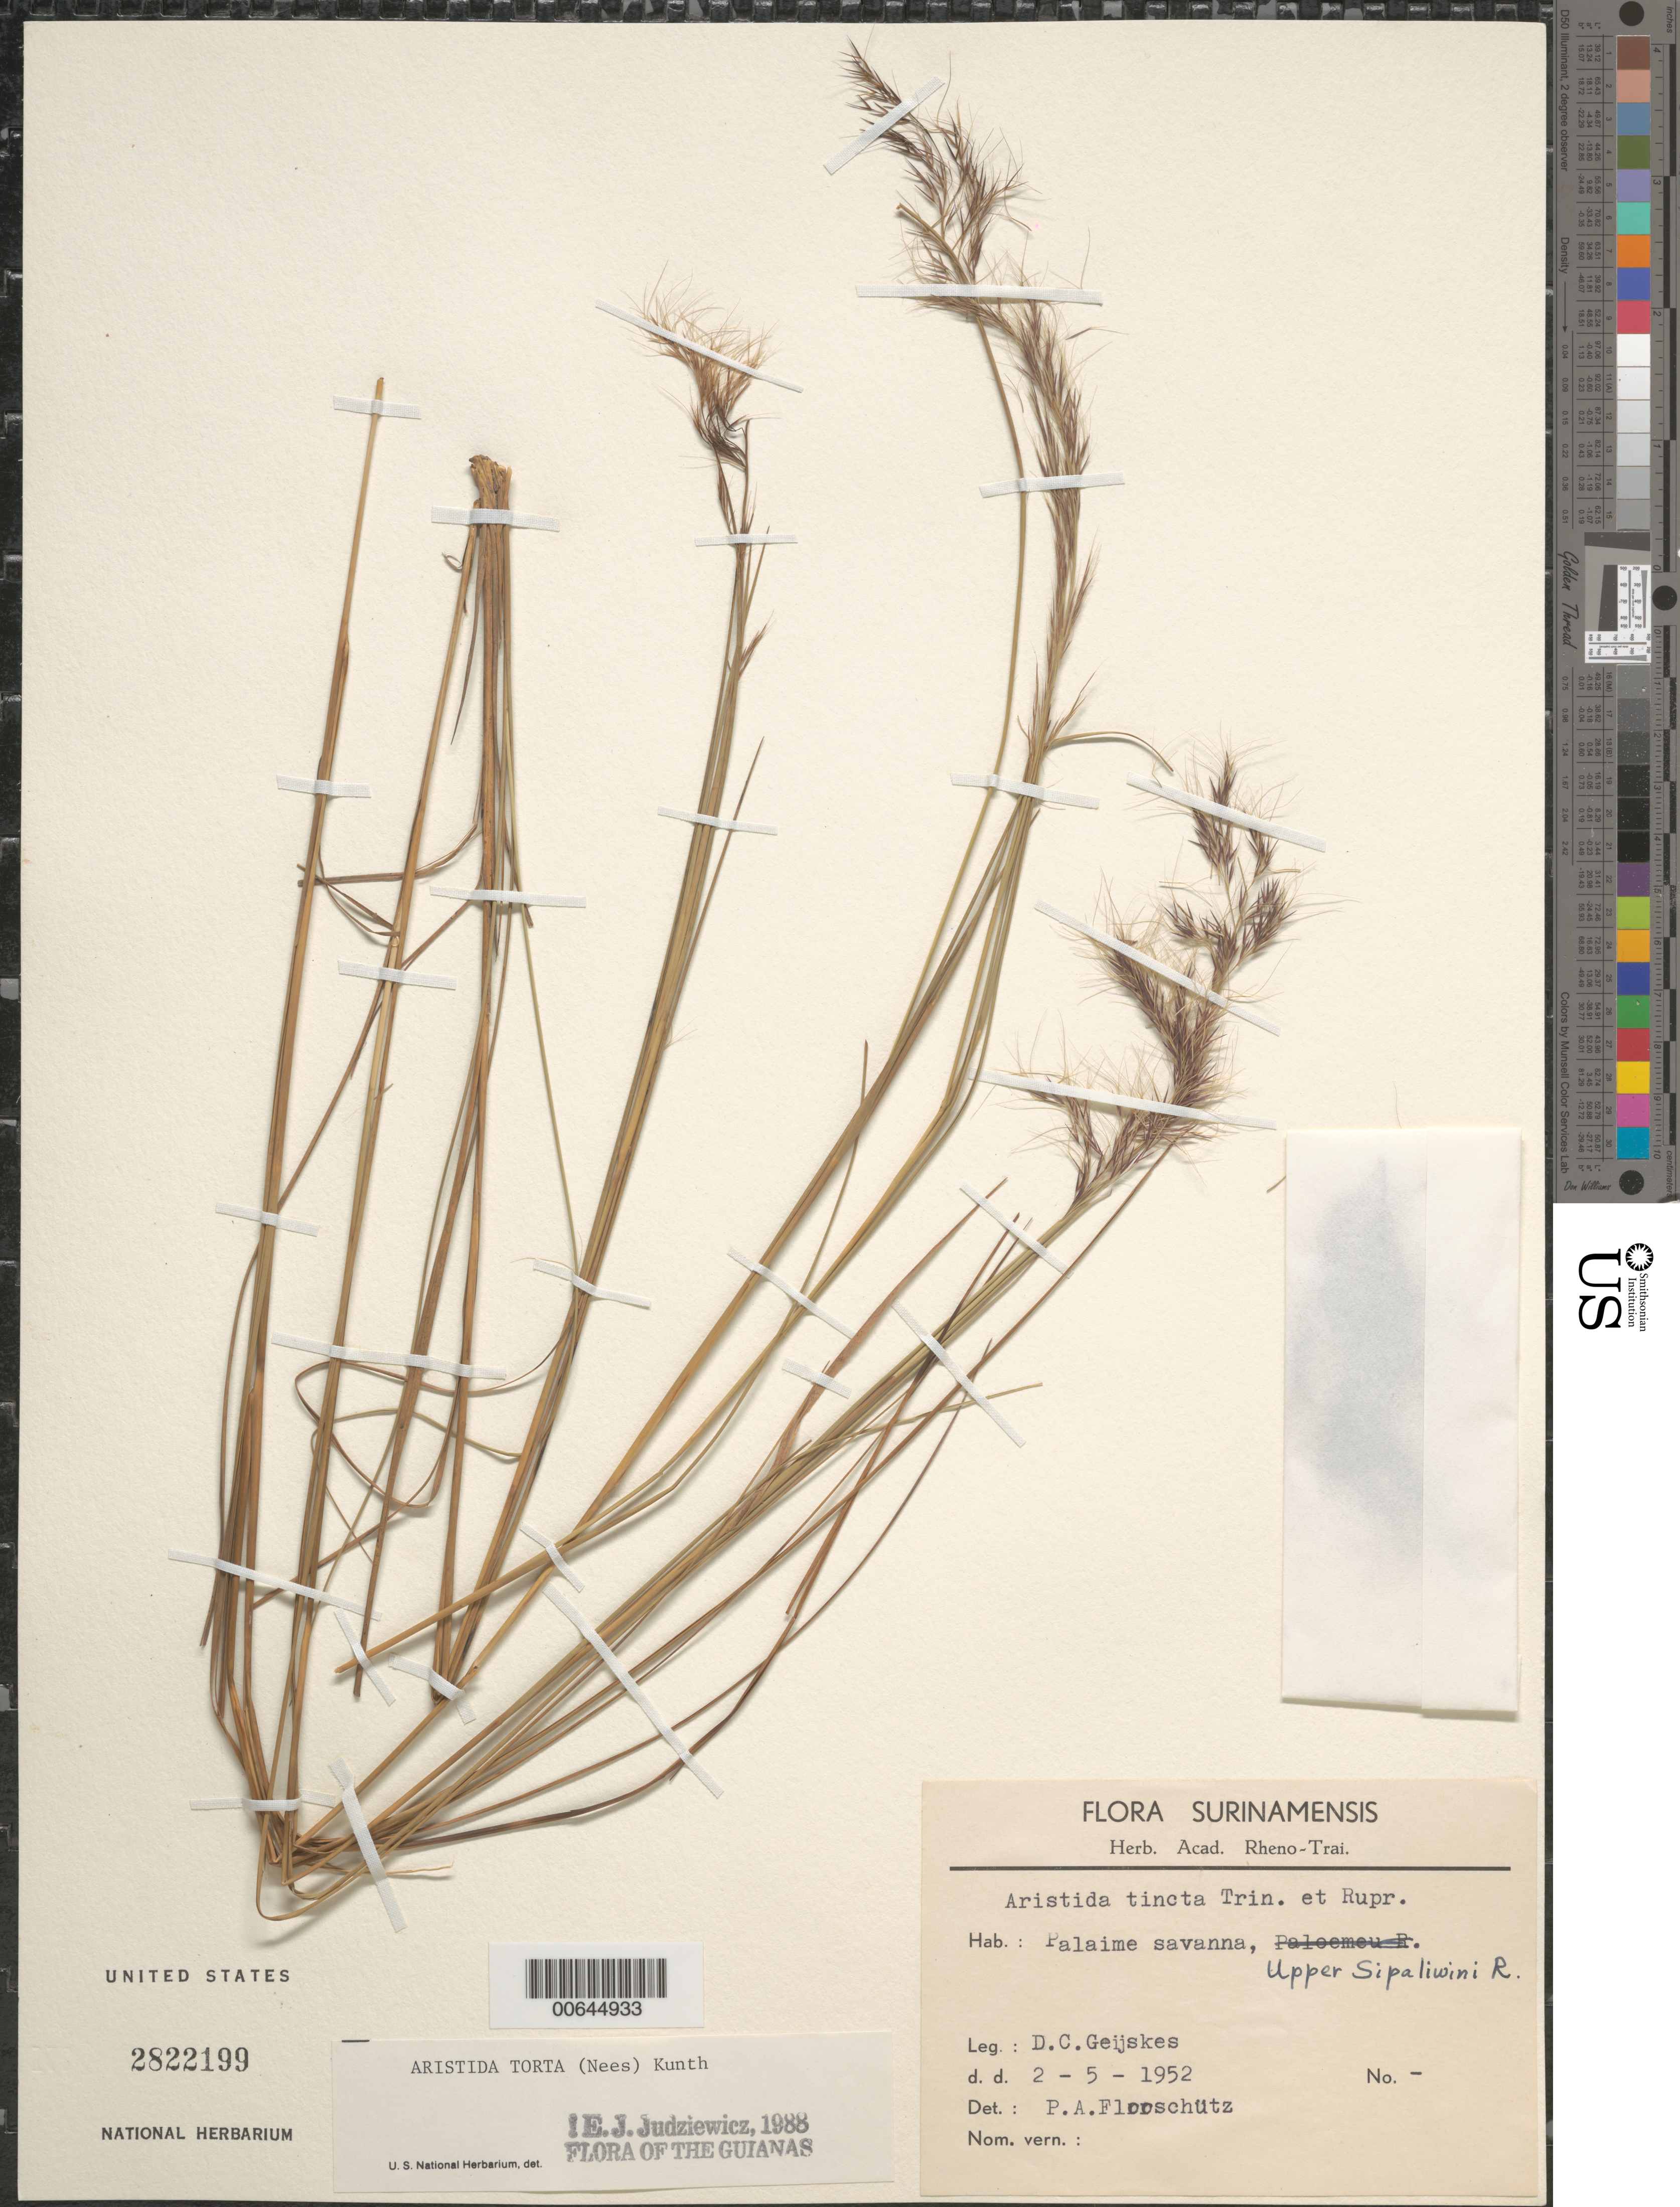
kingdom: Plantae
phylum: Tracheophyta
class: Liliopsida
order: Poales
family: Poaceae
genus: Aristida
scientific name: Aristida torta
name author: (Nees) Kunth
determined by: Judziewicz, E. J.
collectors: D. Geijskes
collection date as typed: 2-May-52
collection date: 1952-05-02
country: Suriname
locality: Palaime Savanna, Upper Sipaliwini River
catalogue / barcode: US 2822199